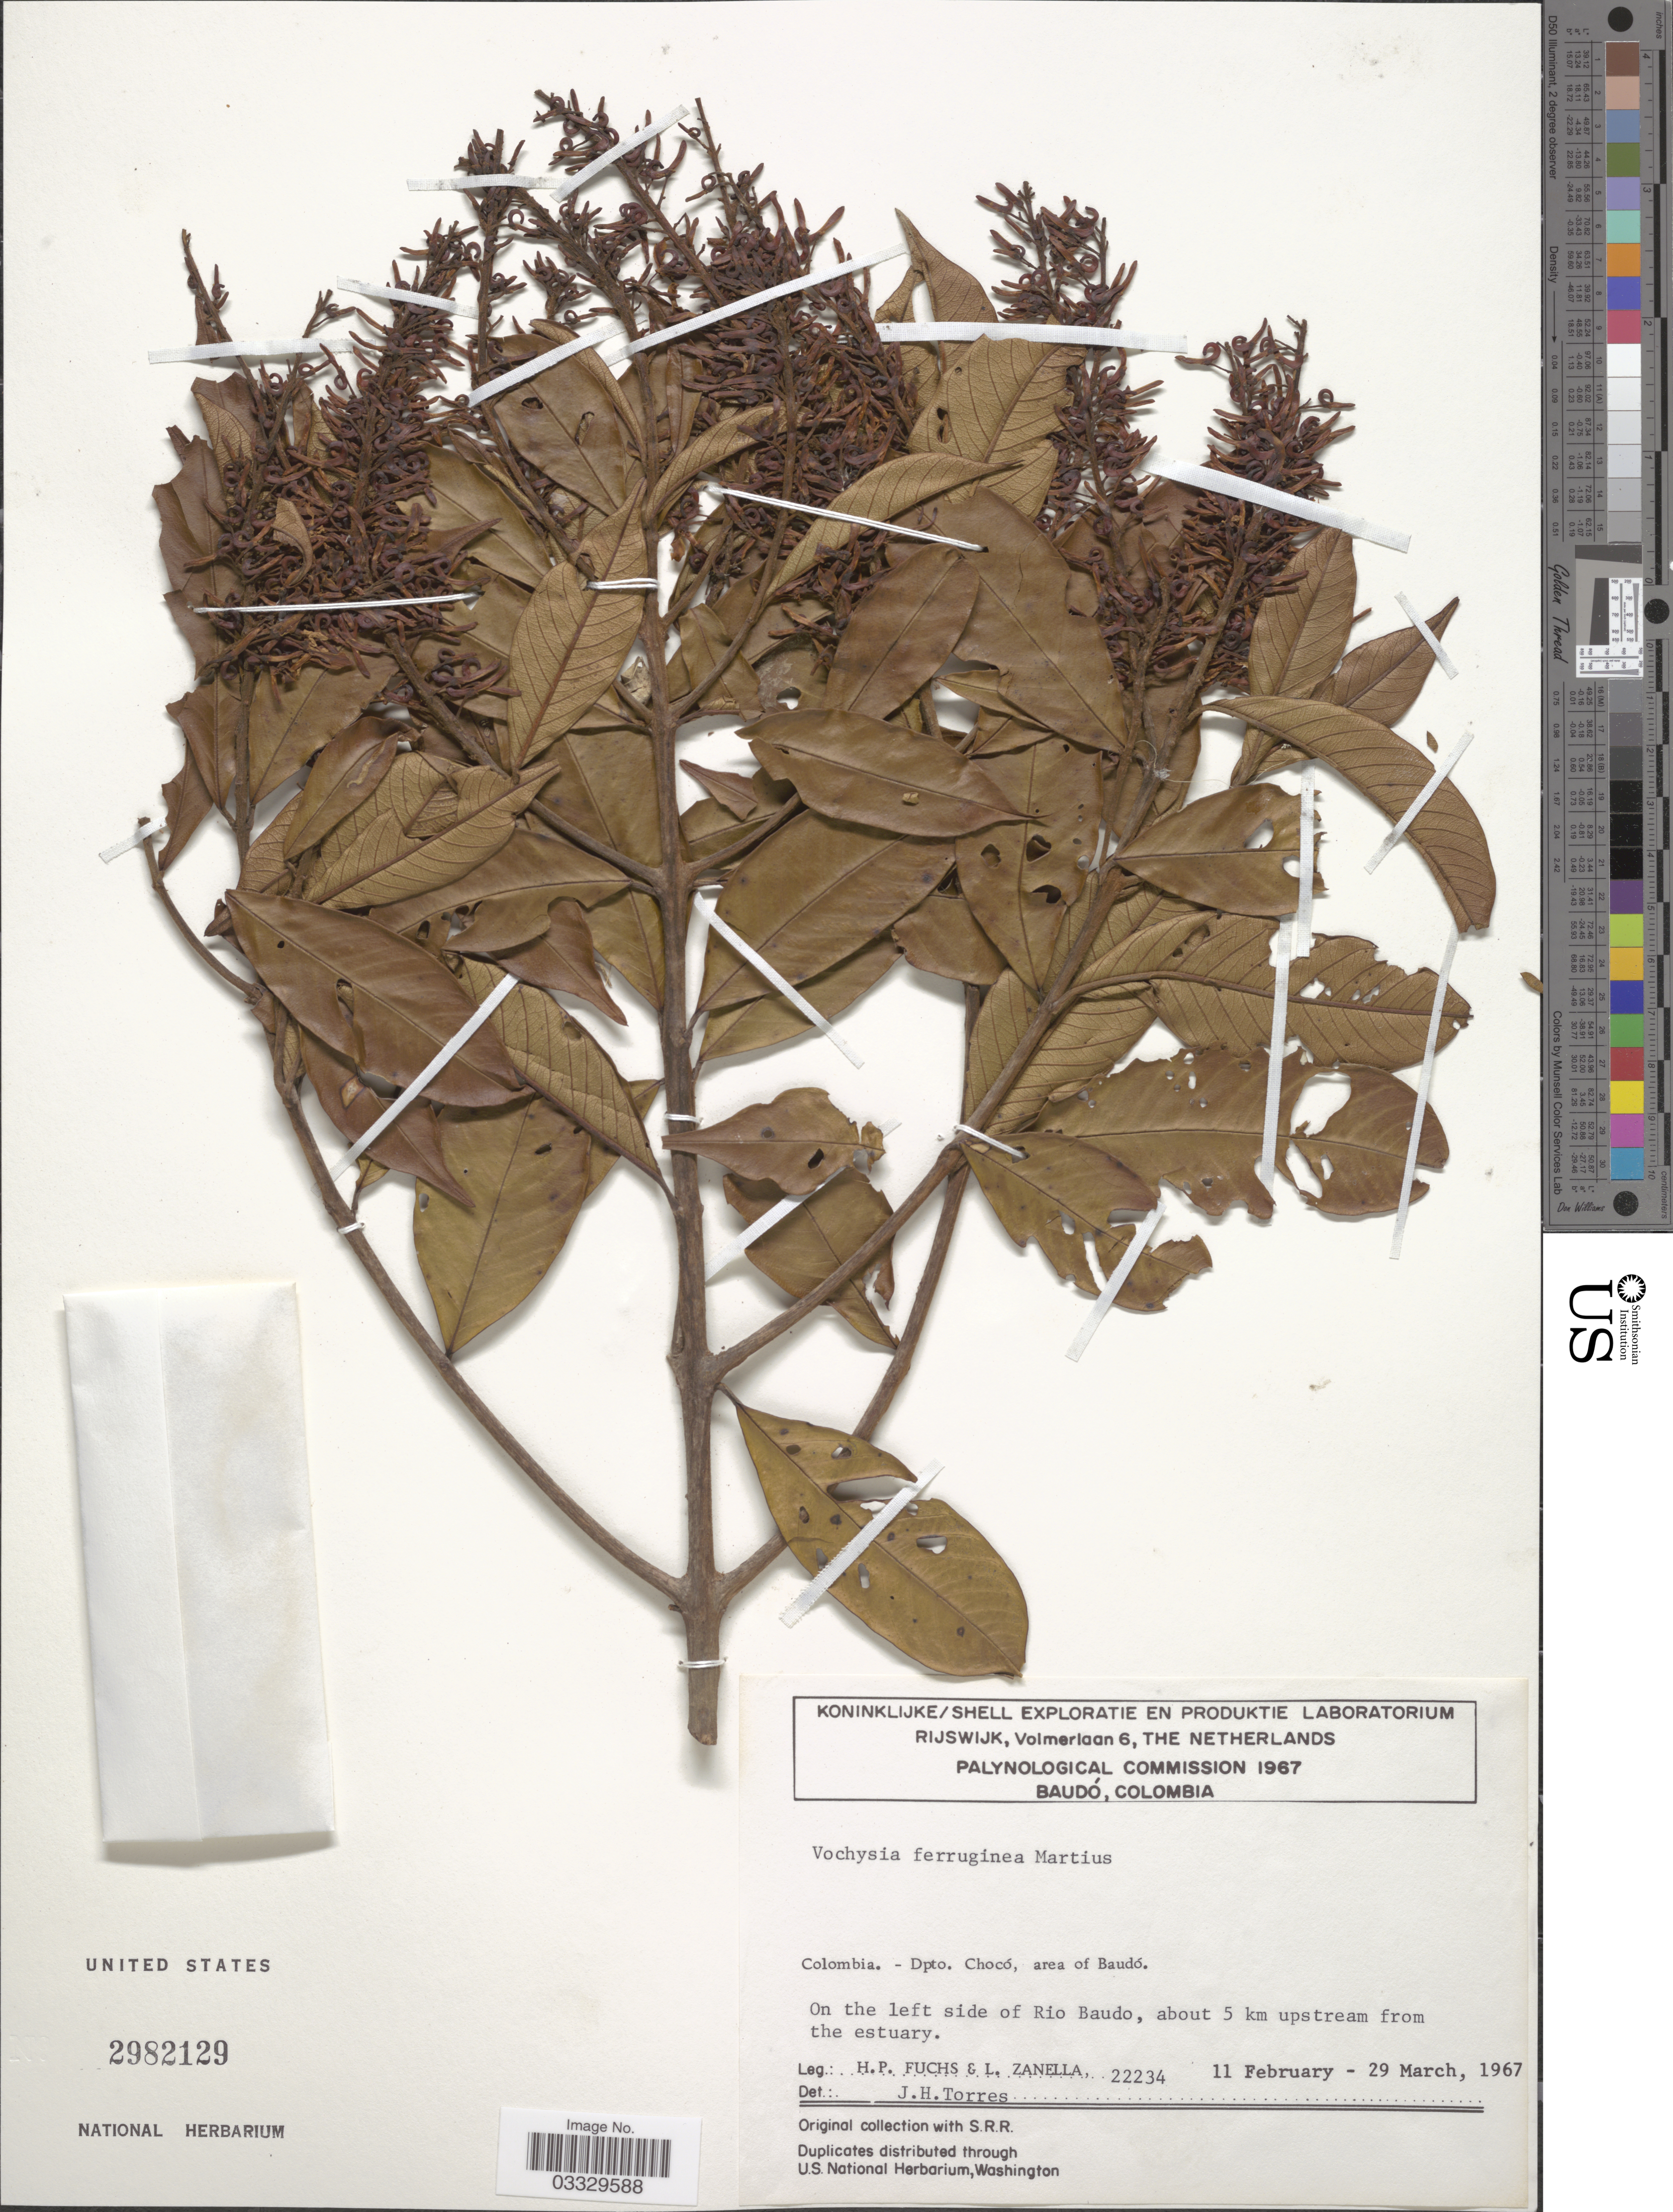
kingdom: Plantae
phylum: Tracheophyta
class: Magnoliopsida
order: Myrtales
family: Vochysiaceae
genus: Vochysia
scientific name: Vochysia ferruginea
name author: Mart.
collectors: H. P. Fuchs & L. Zanella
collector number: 22234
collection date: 1967-02-11/1967-03-29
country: Colombia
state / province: Chocó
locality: Dpto. Chocó, area of Baudó. On the left side of Rio Baudo, about 5 km upstream from the estuary.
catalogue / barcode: US 2982129